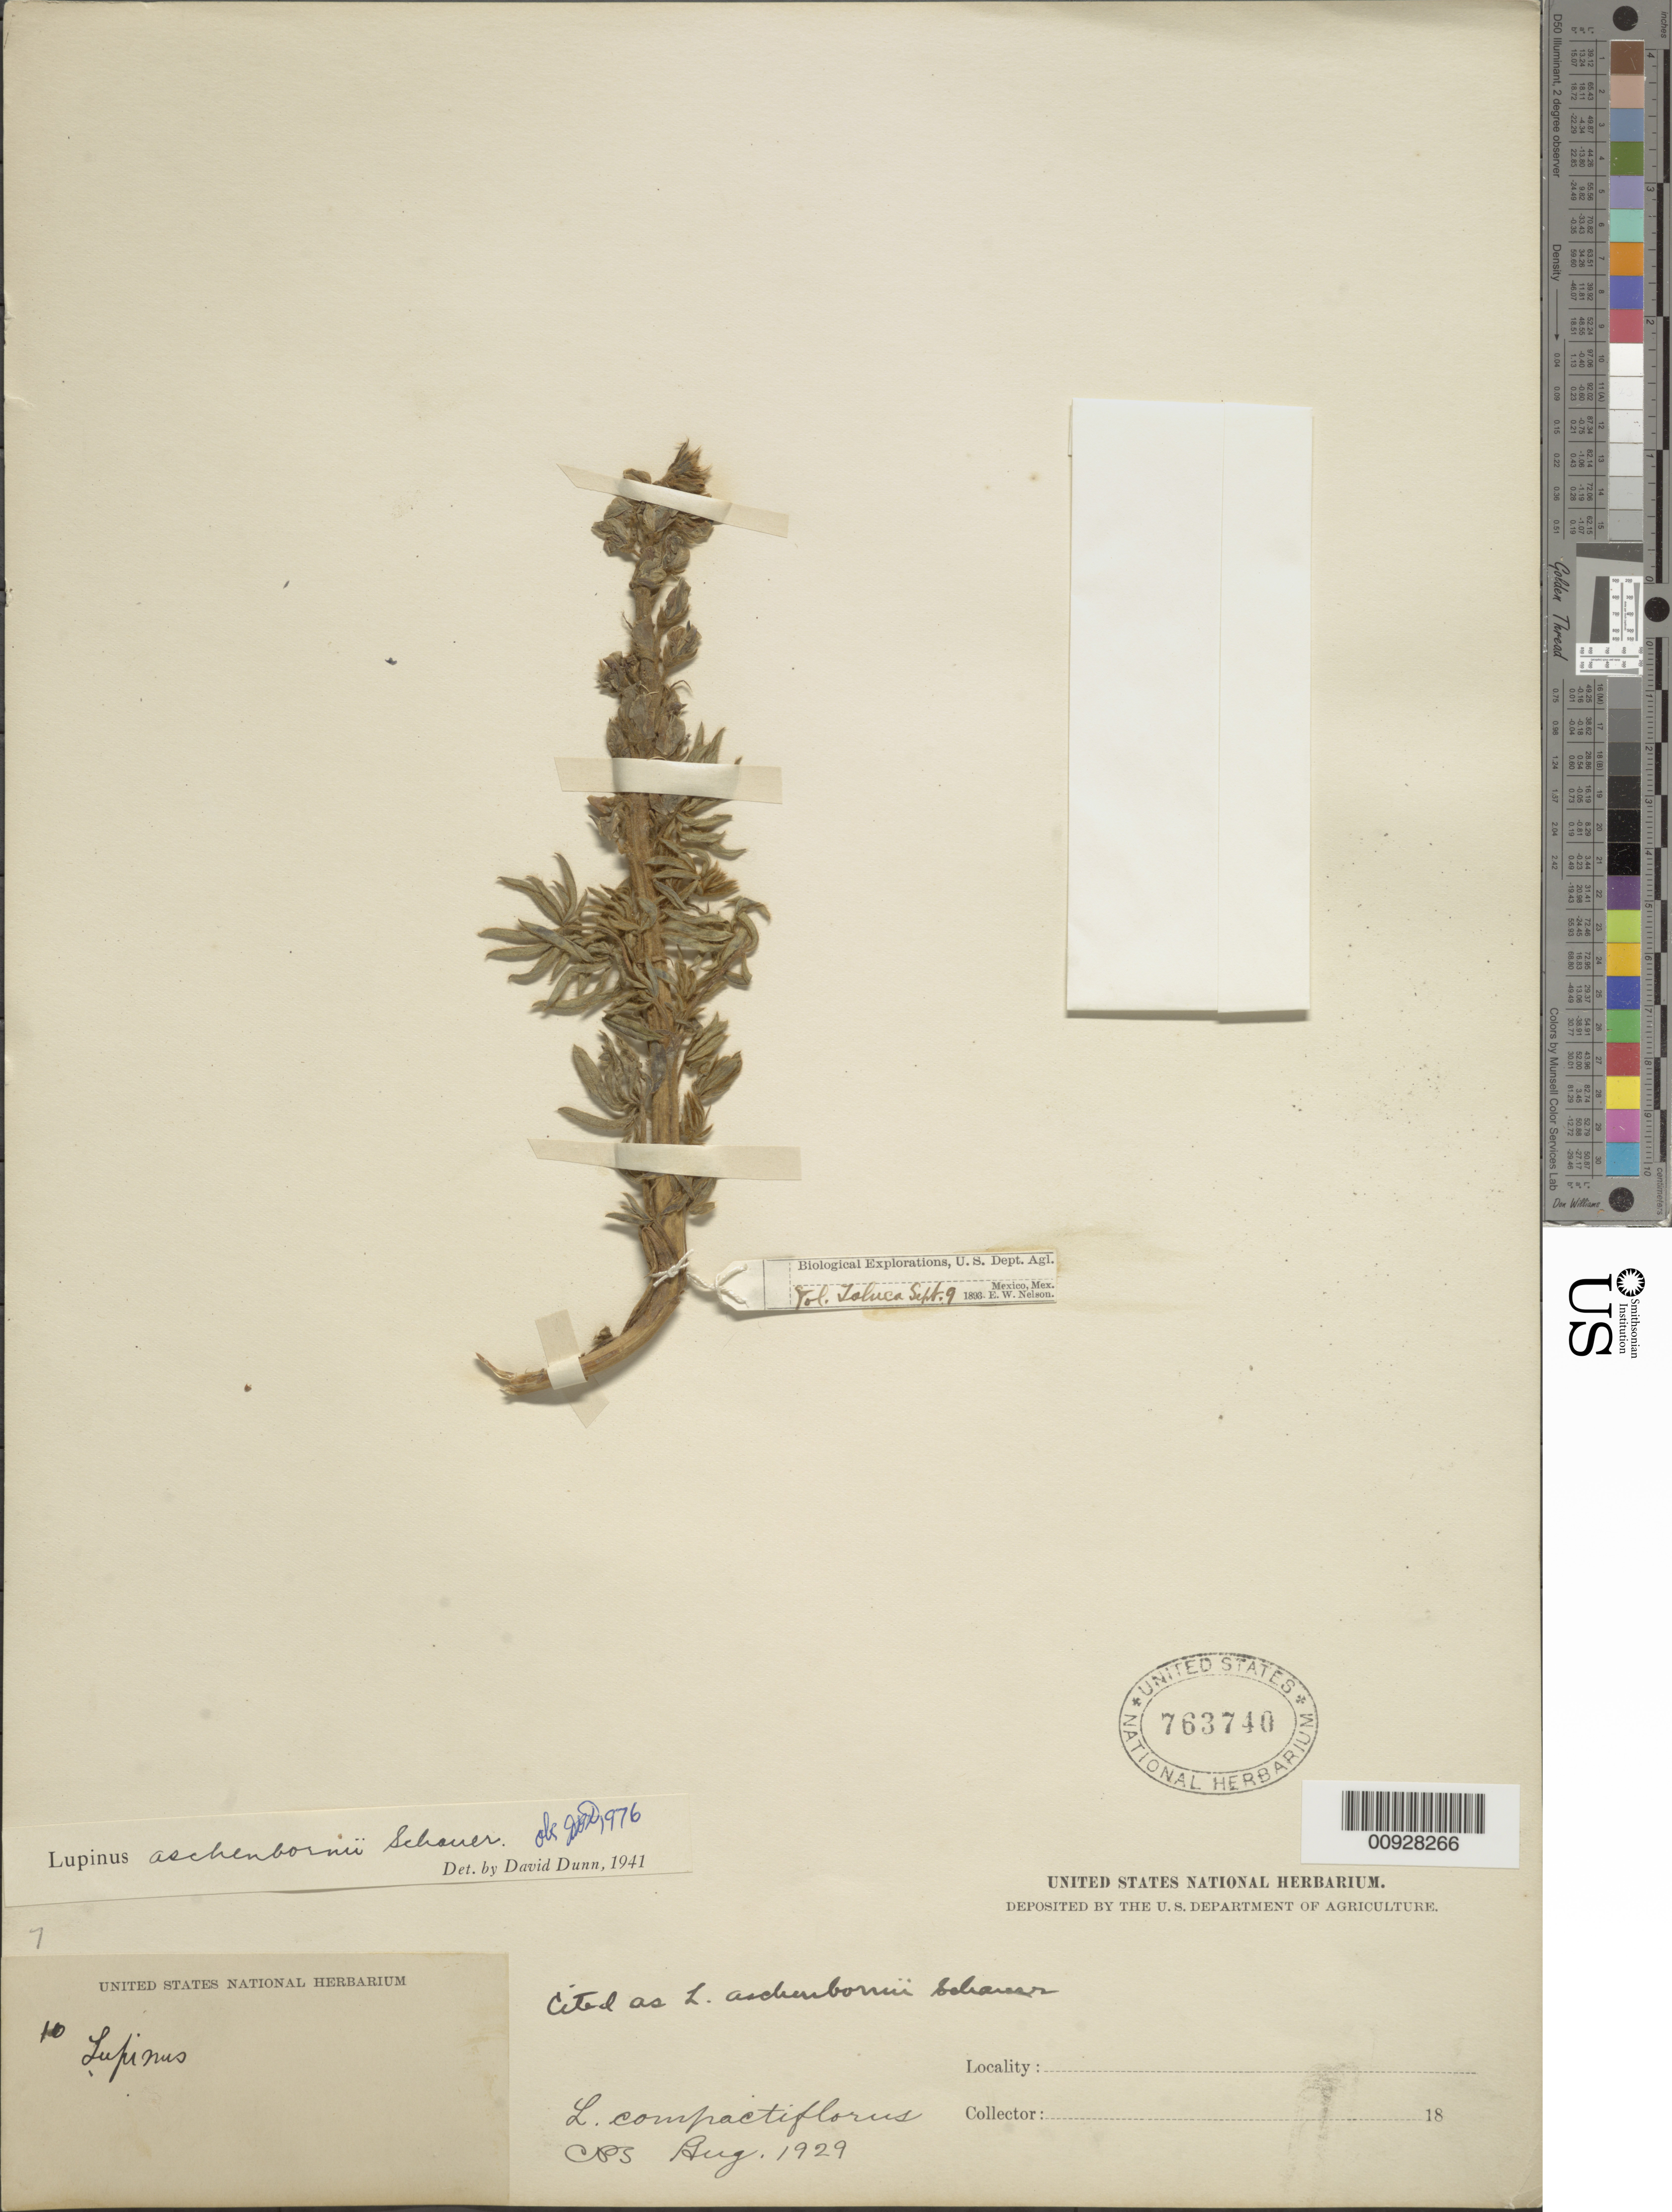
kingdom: Plantae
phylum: Tracheophyta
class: Magnoliopsida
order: Fabales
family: Fabaceae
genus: Lupinus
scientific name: Lupinus aschenbornii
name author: S. Schauer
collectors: E. W. Nelson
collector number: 10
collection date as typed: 09 Sep 1893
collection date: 1893-09-09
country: Mexico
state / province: México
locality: Toluca.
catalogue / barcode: US 763740